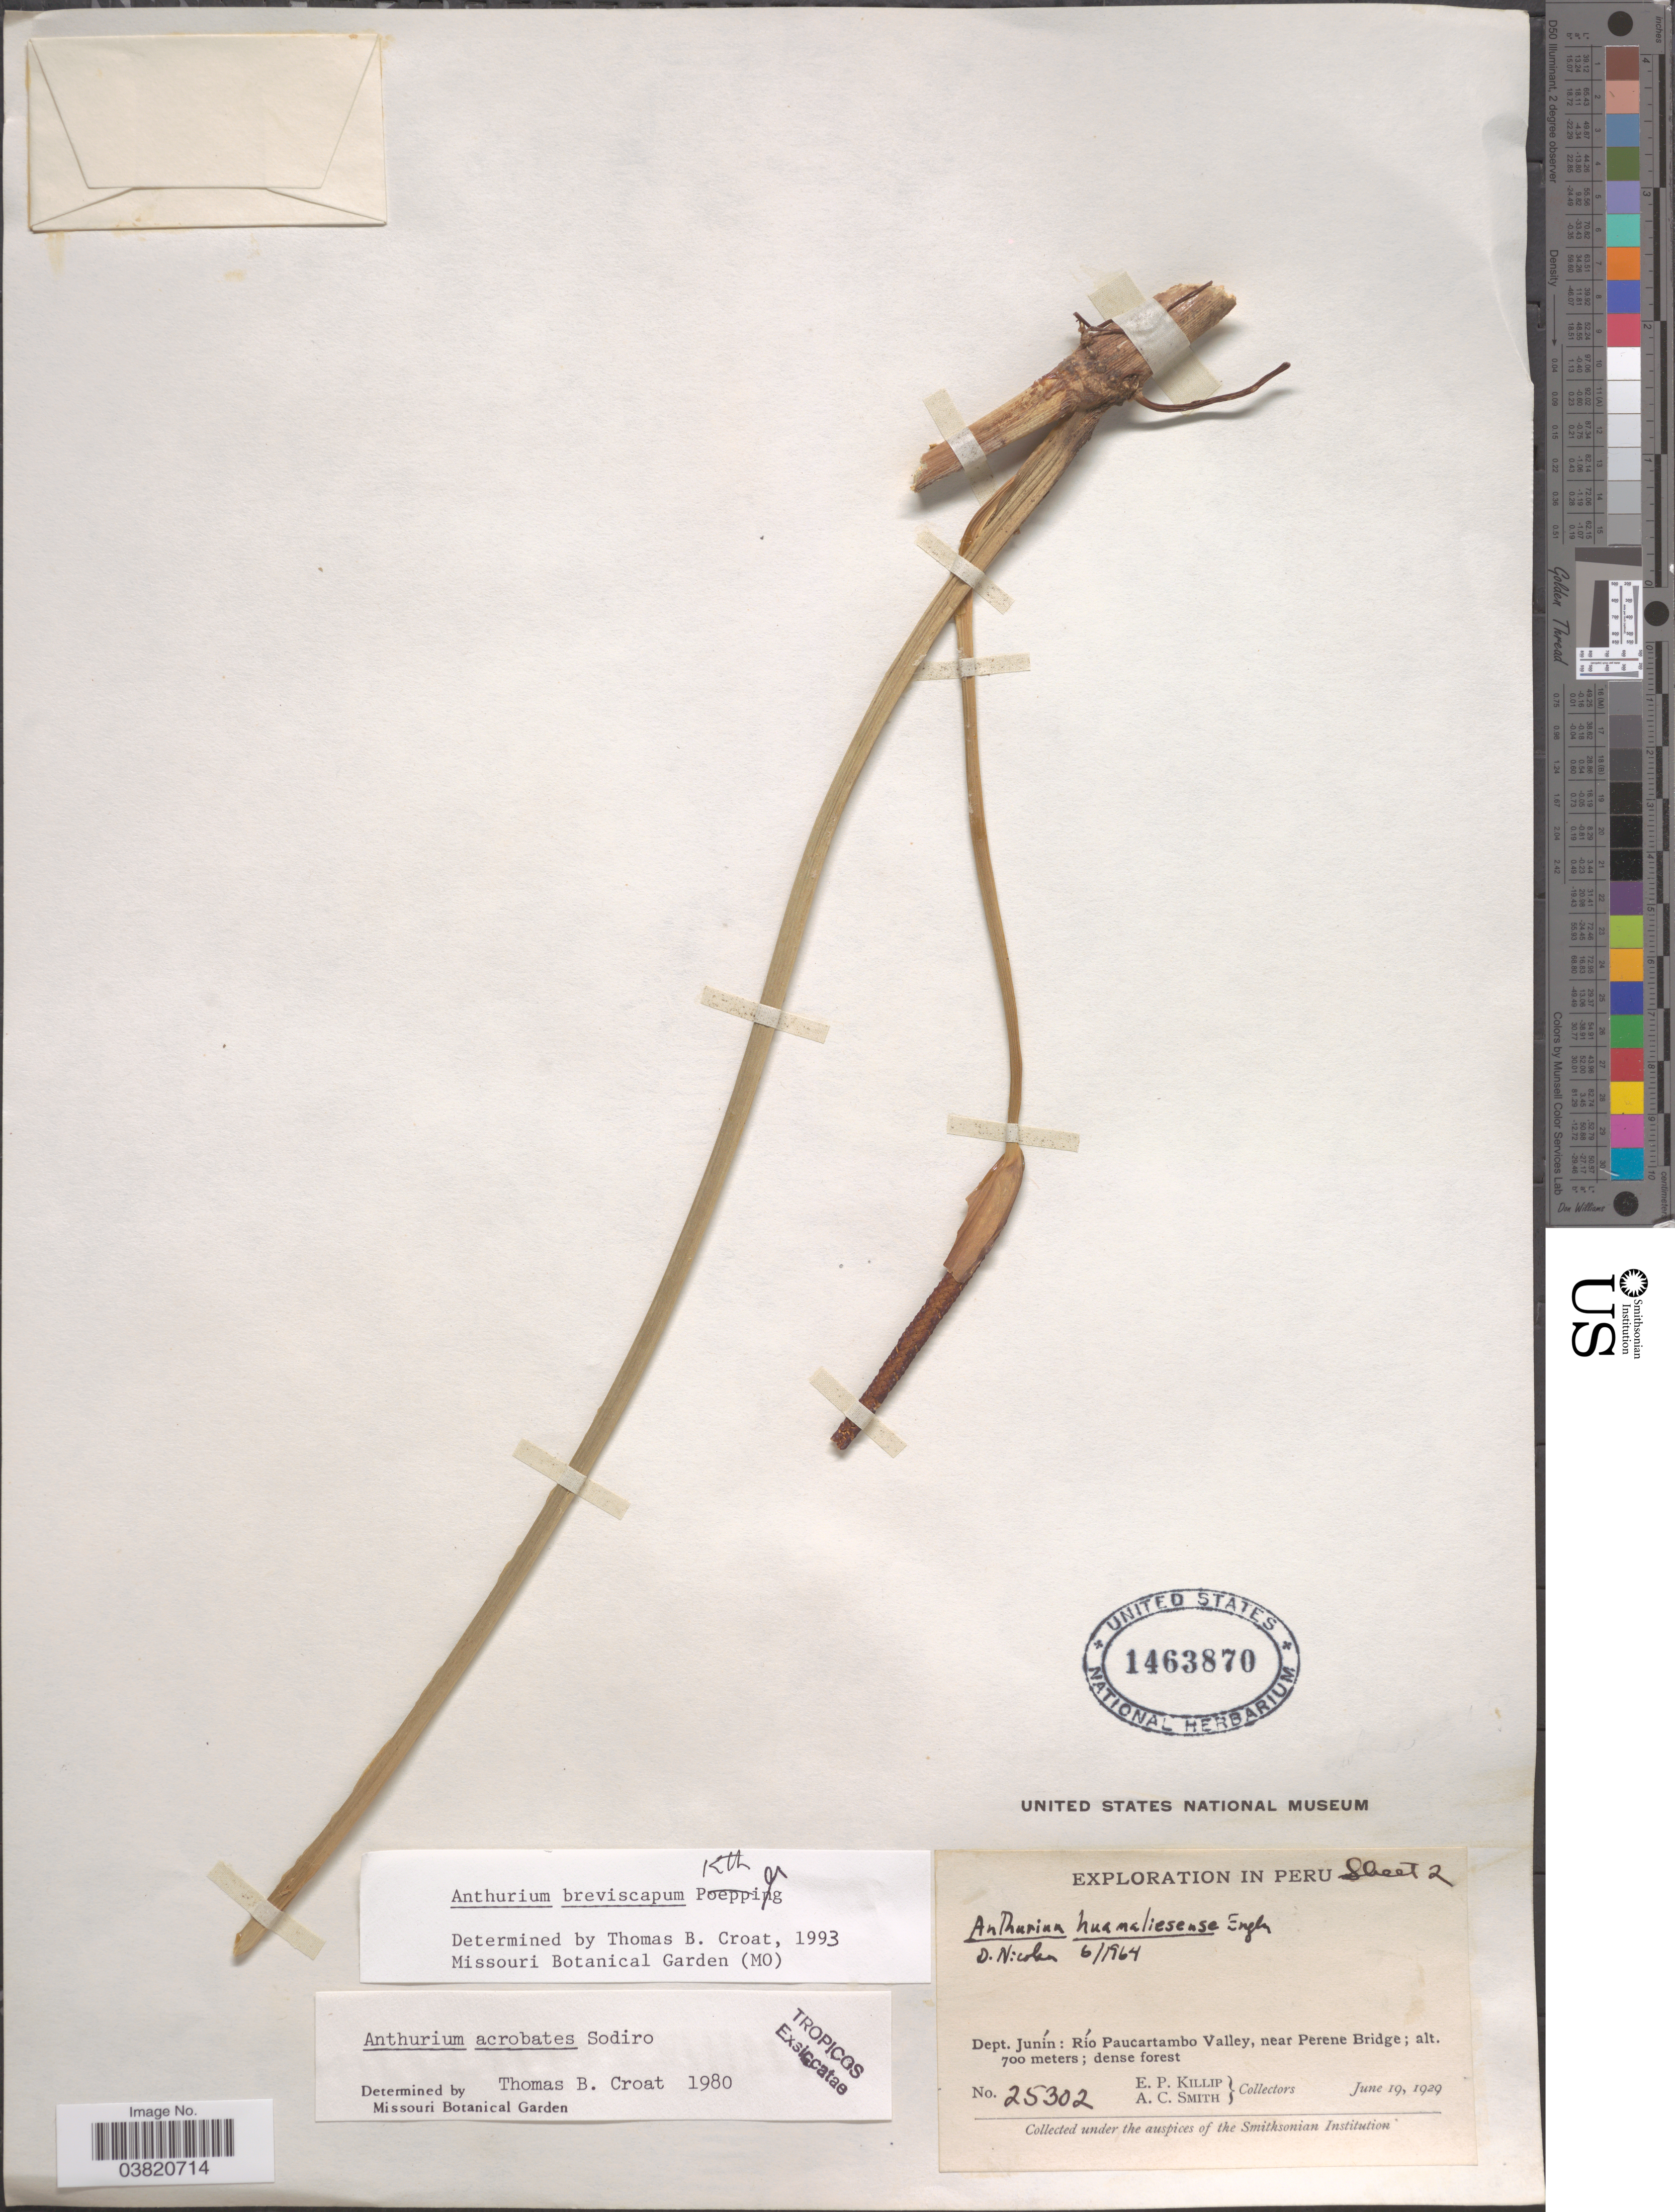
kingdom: Plantae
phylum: Tracheophyta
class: Liliopsida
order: Alismatales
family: Araceae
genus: Anthurium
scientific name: Anthurium breviscapum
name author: Kunth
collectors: E. P. Killip & A. C. Smith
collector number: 25302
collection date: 1929-06-19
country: Peru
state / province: Junín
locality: Dept. Junín: Río Paucartambo Valley, near Perene Bridge.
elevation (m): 700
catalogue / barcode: US 1463870